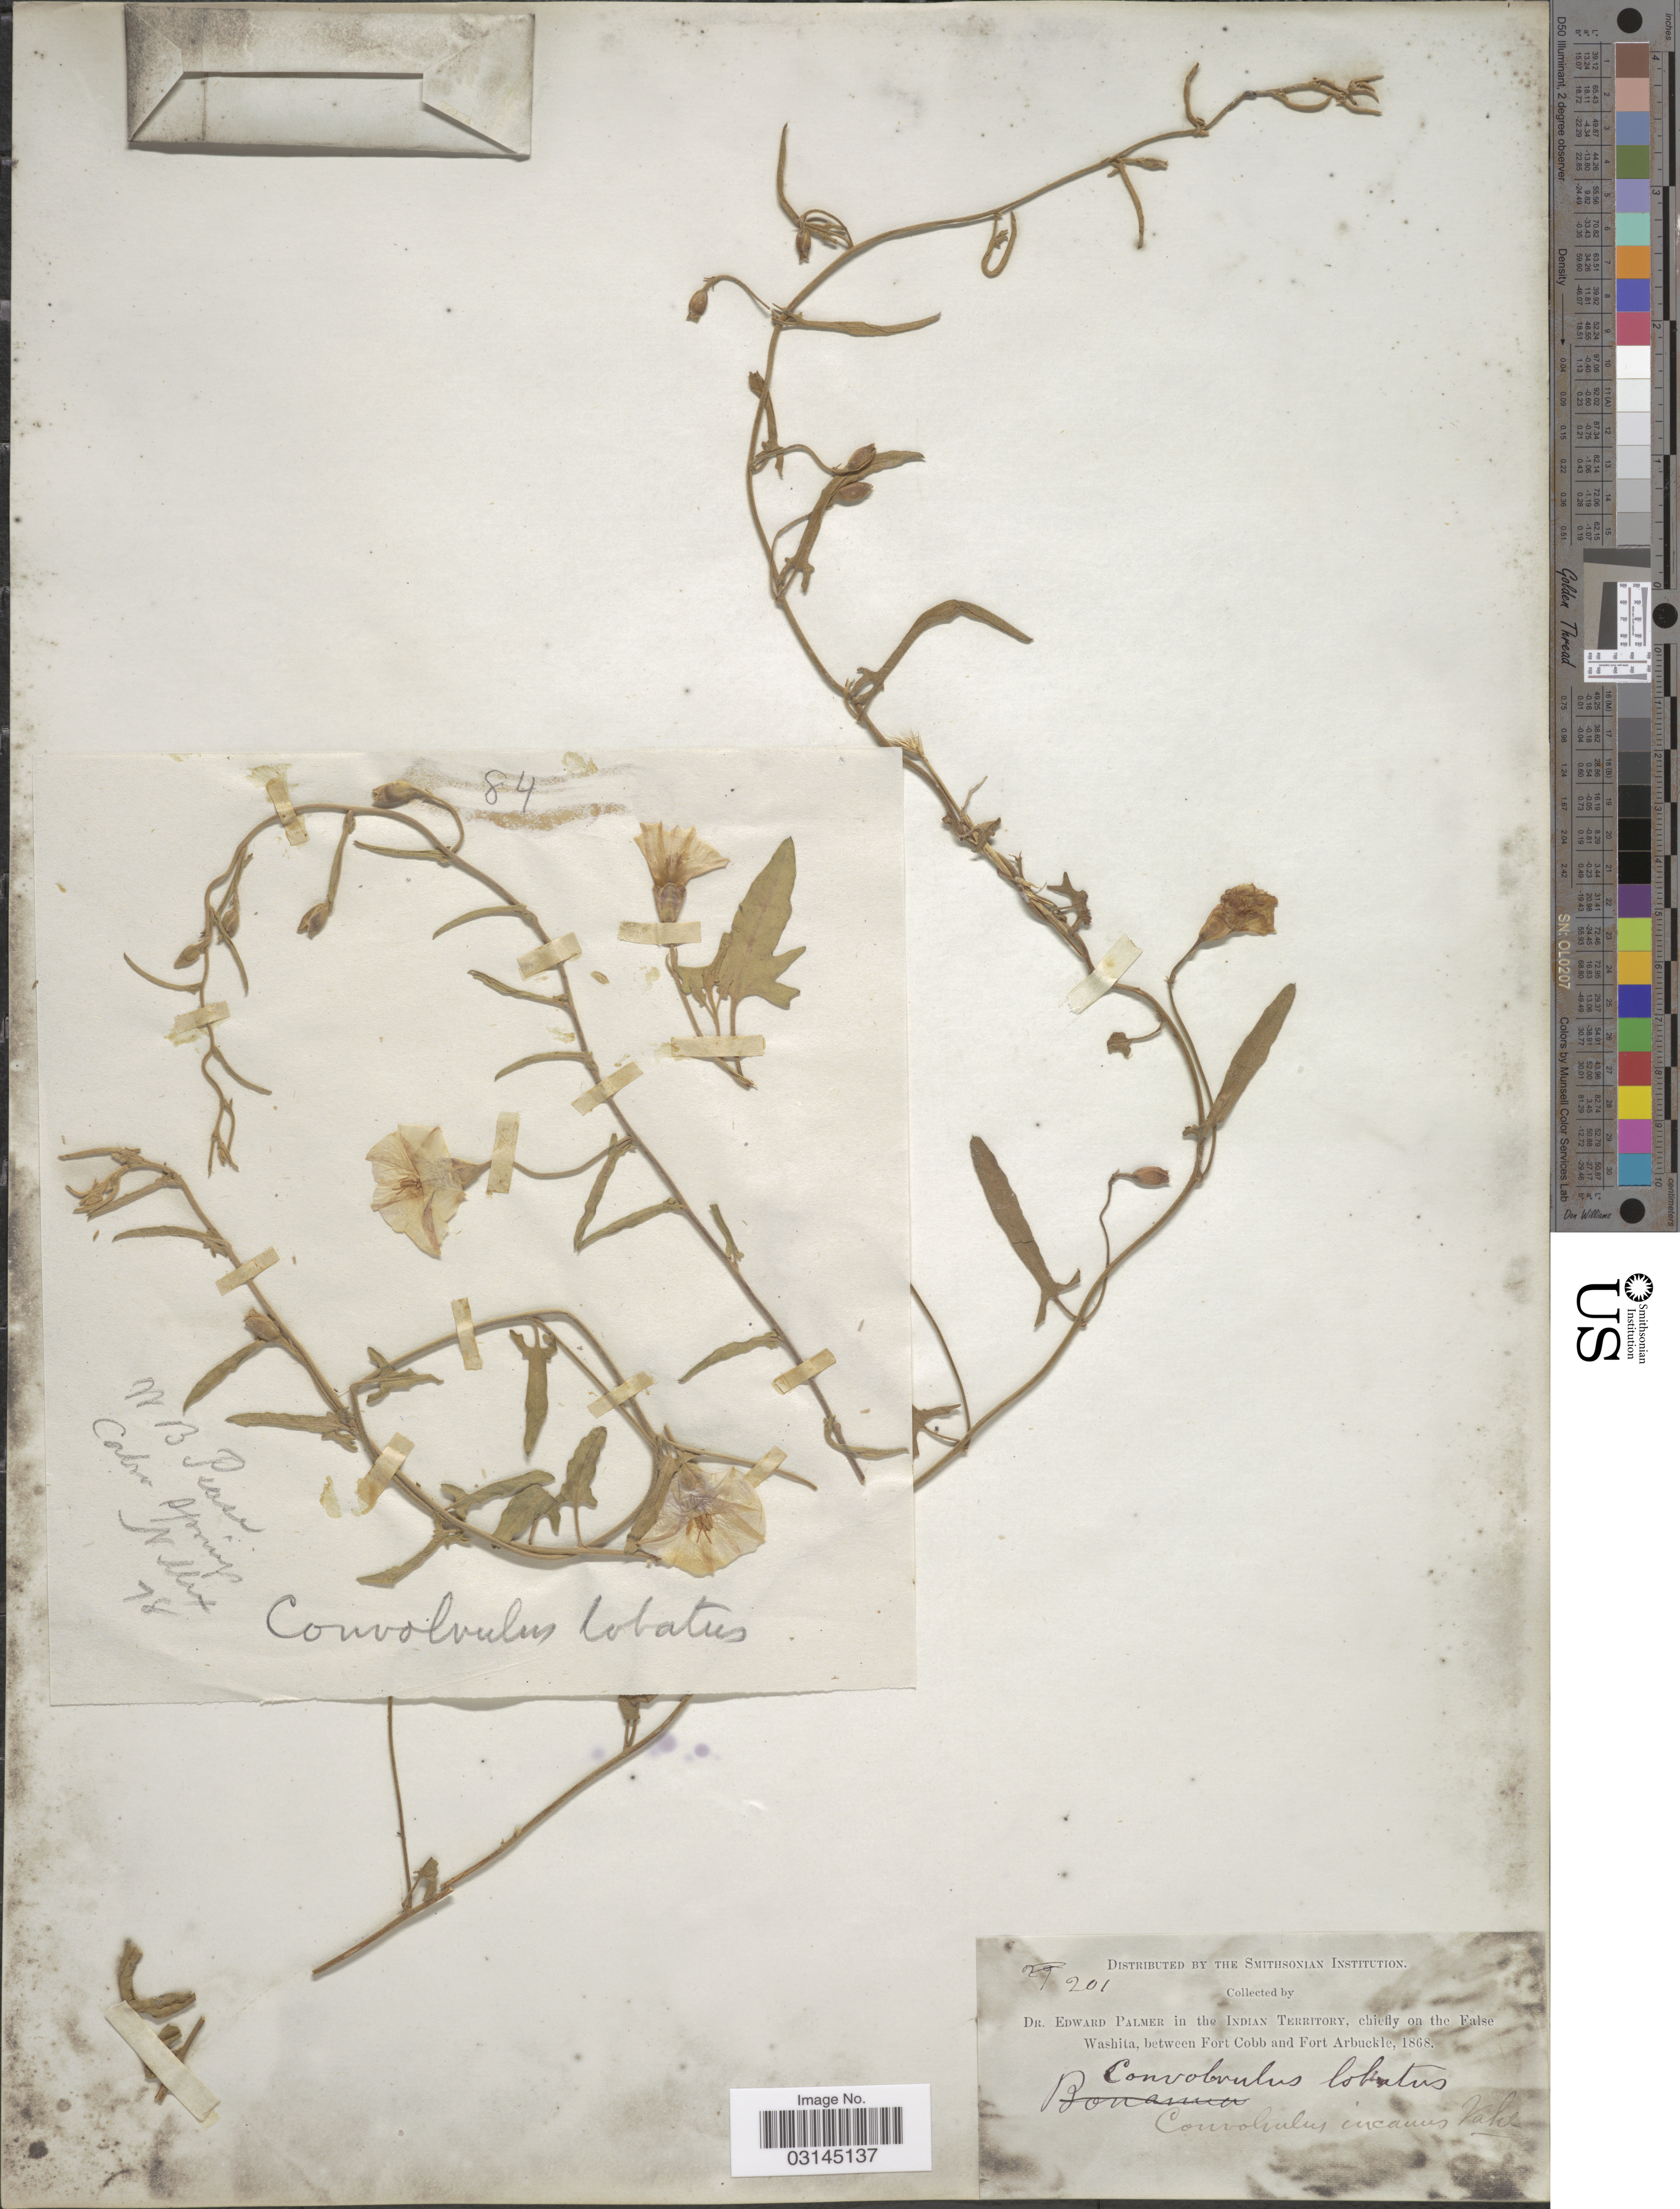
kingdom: Plantae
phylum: Tracheophyta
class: Magnoliopsida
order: Solanales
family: Convolvulaceae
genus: Convolvulus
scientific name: Convolvulus incanus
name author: Vahl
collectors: E. Palmer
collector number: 201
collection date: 1868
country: United States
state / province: Oklahoma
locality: The Indian Territory, chiefly on the False Washita, between Fort Cobb and Fort Arbuckle.